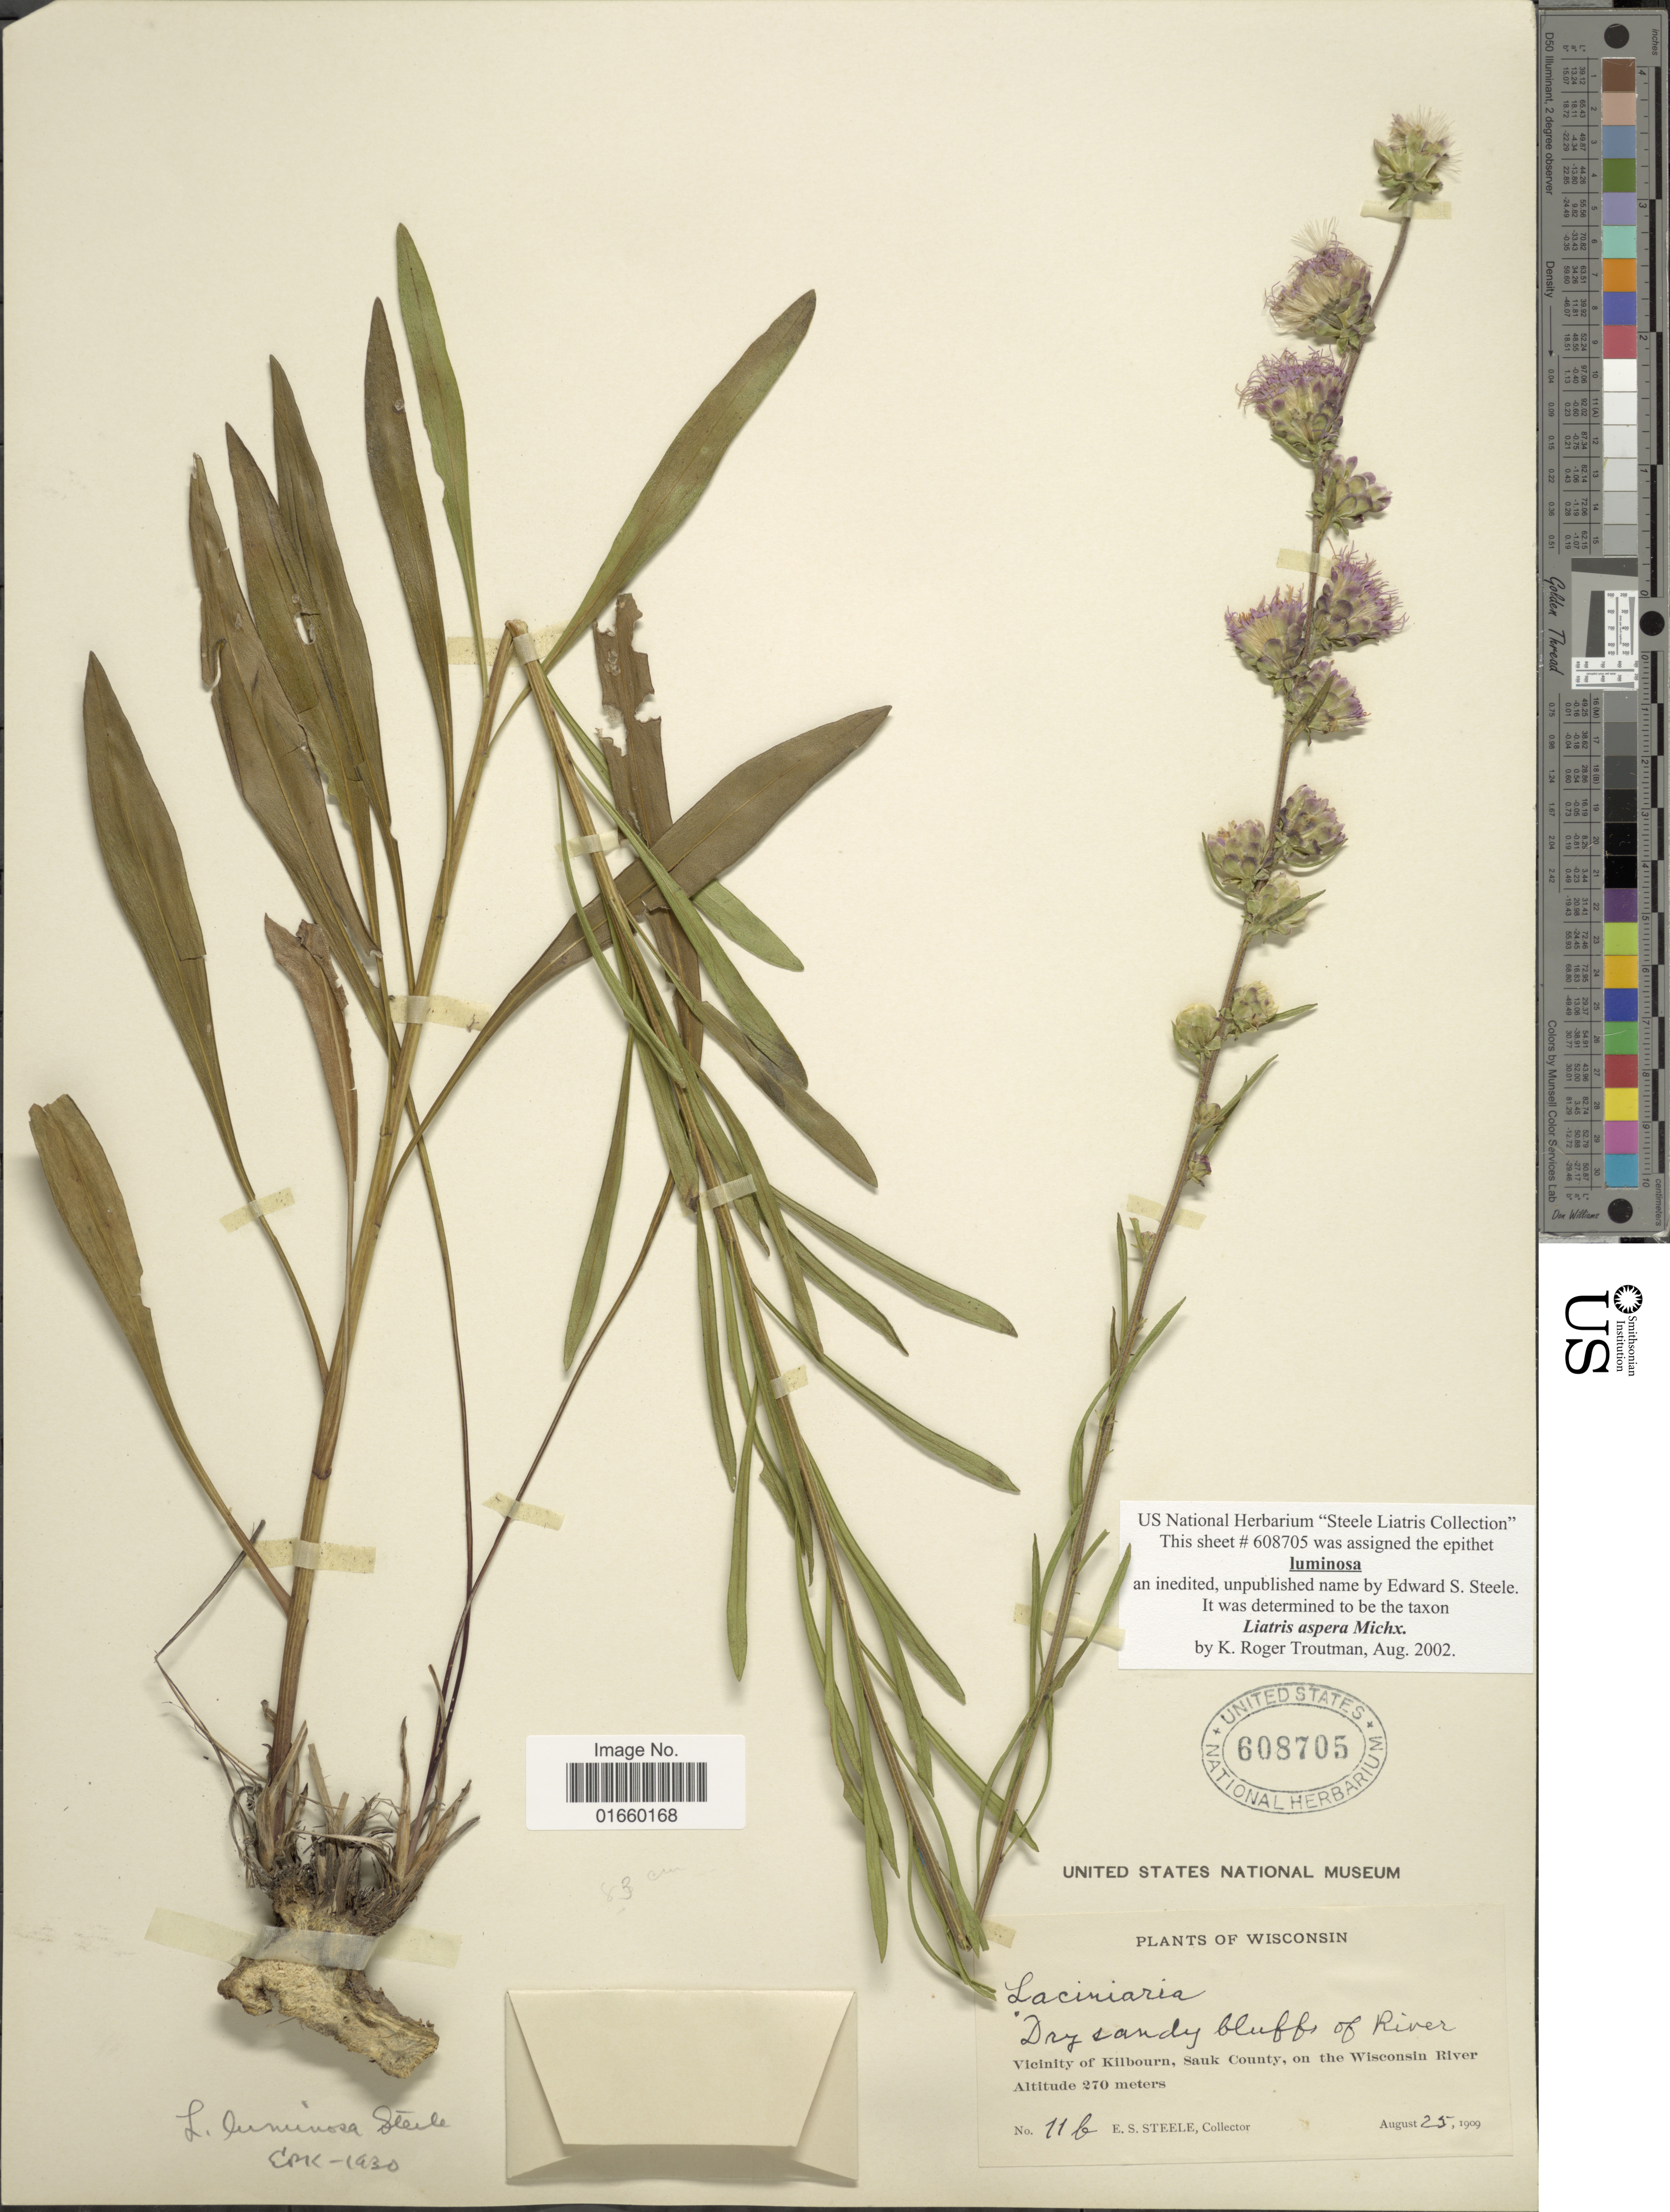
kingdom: Plantae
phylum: Tracheophyta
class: Magnoliopsida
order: Asterales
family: Asteraceae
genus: Liatris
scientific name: Liatris aspera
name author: Michx.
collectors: E. Steele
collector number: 11b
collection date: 1909-08-25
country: United States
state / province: Wisconsin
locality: Dry sandy bluff of river, Vicinity of Kilbourn, Sauk County, on the Wisconsin River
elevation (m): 270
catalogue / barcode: US 608705